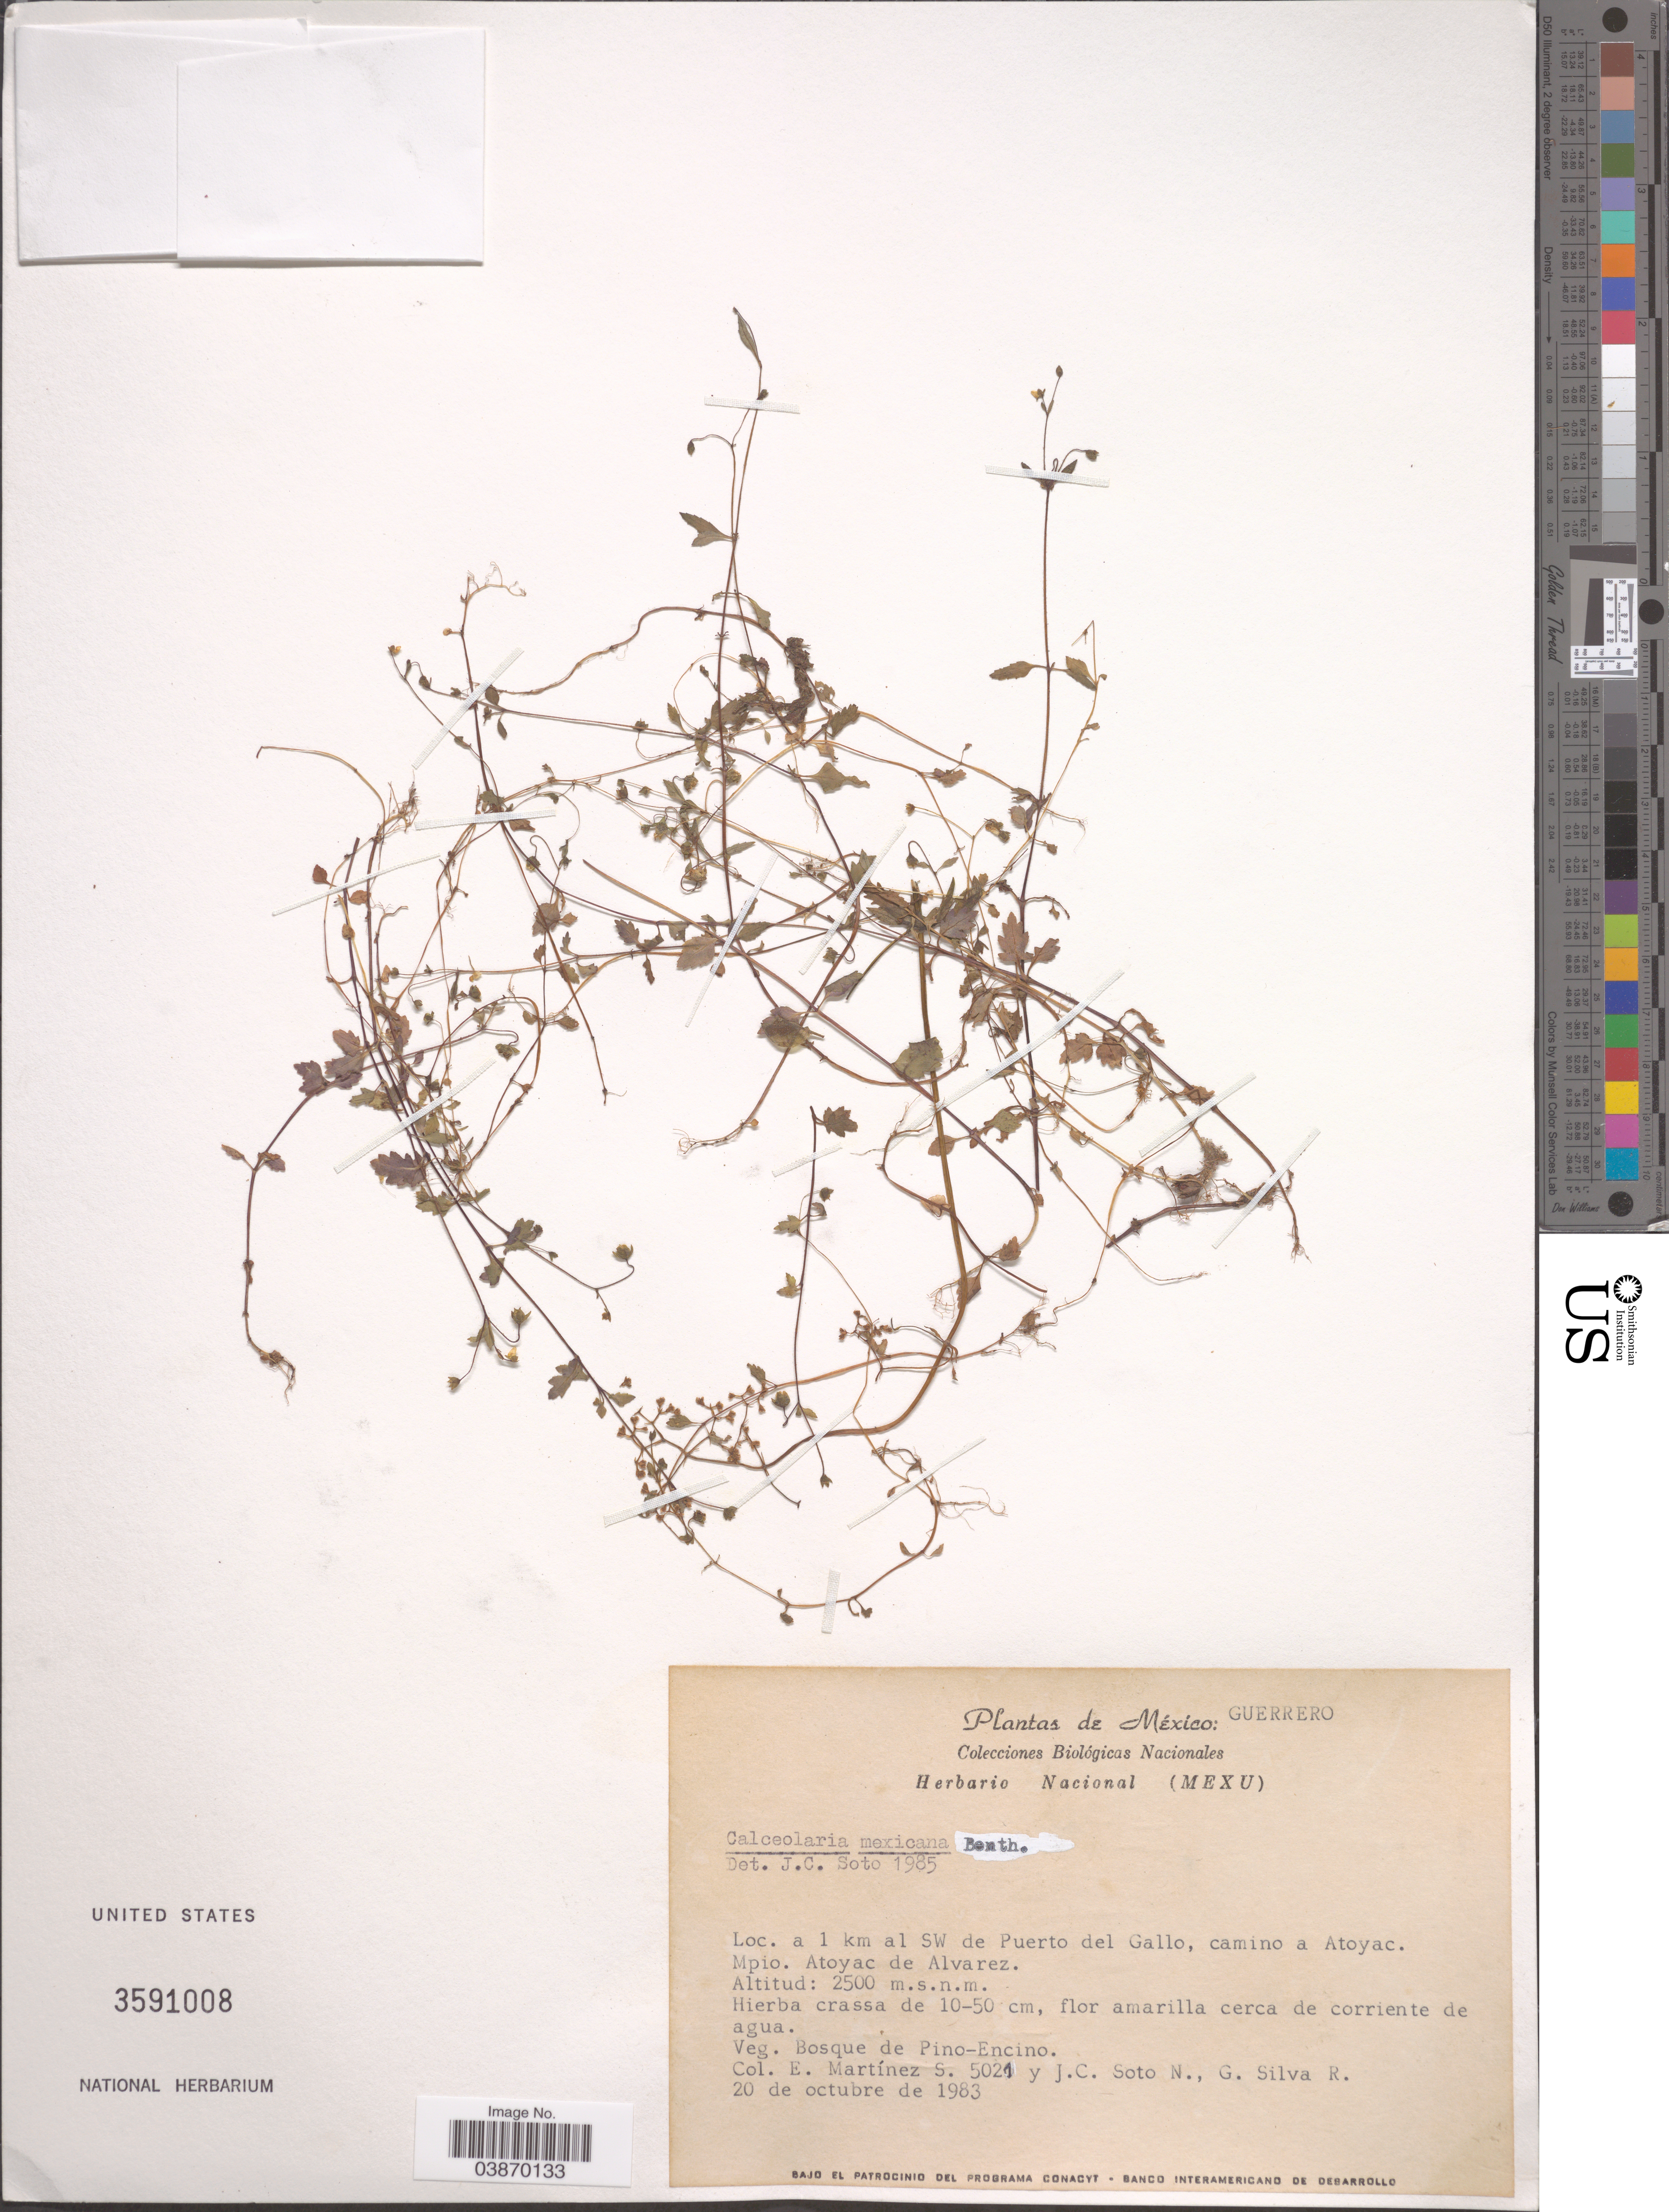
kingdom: Plantae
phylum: Tracheophyta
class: Magnoliopsida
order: Lamiales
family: Calceolariaceae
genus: Calceolaria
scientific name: Calceolaria mexicana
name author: Benth.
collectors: E. M. Martínez S., J. Soto & G. Silva R.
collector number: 5021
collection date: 1983-10-20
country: Mexico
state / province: Guerrero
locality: A 1 km al SW de Puerto del gallo, camino a Atoyac. Mpio. Atoyac de Alvarez.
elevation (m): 2500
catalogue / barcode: US 3591008